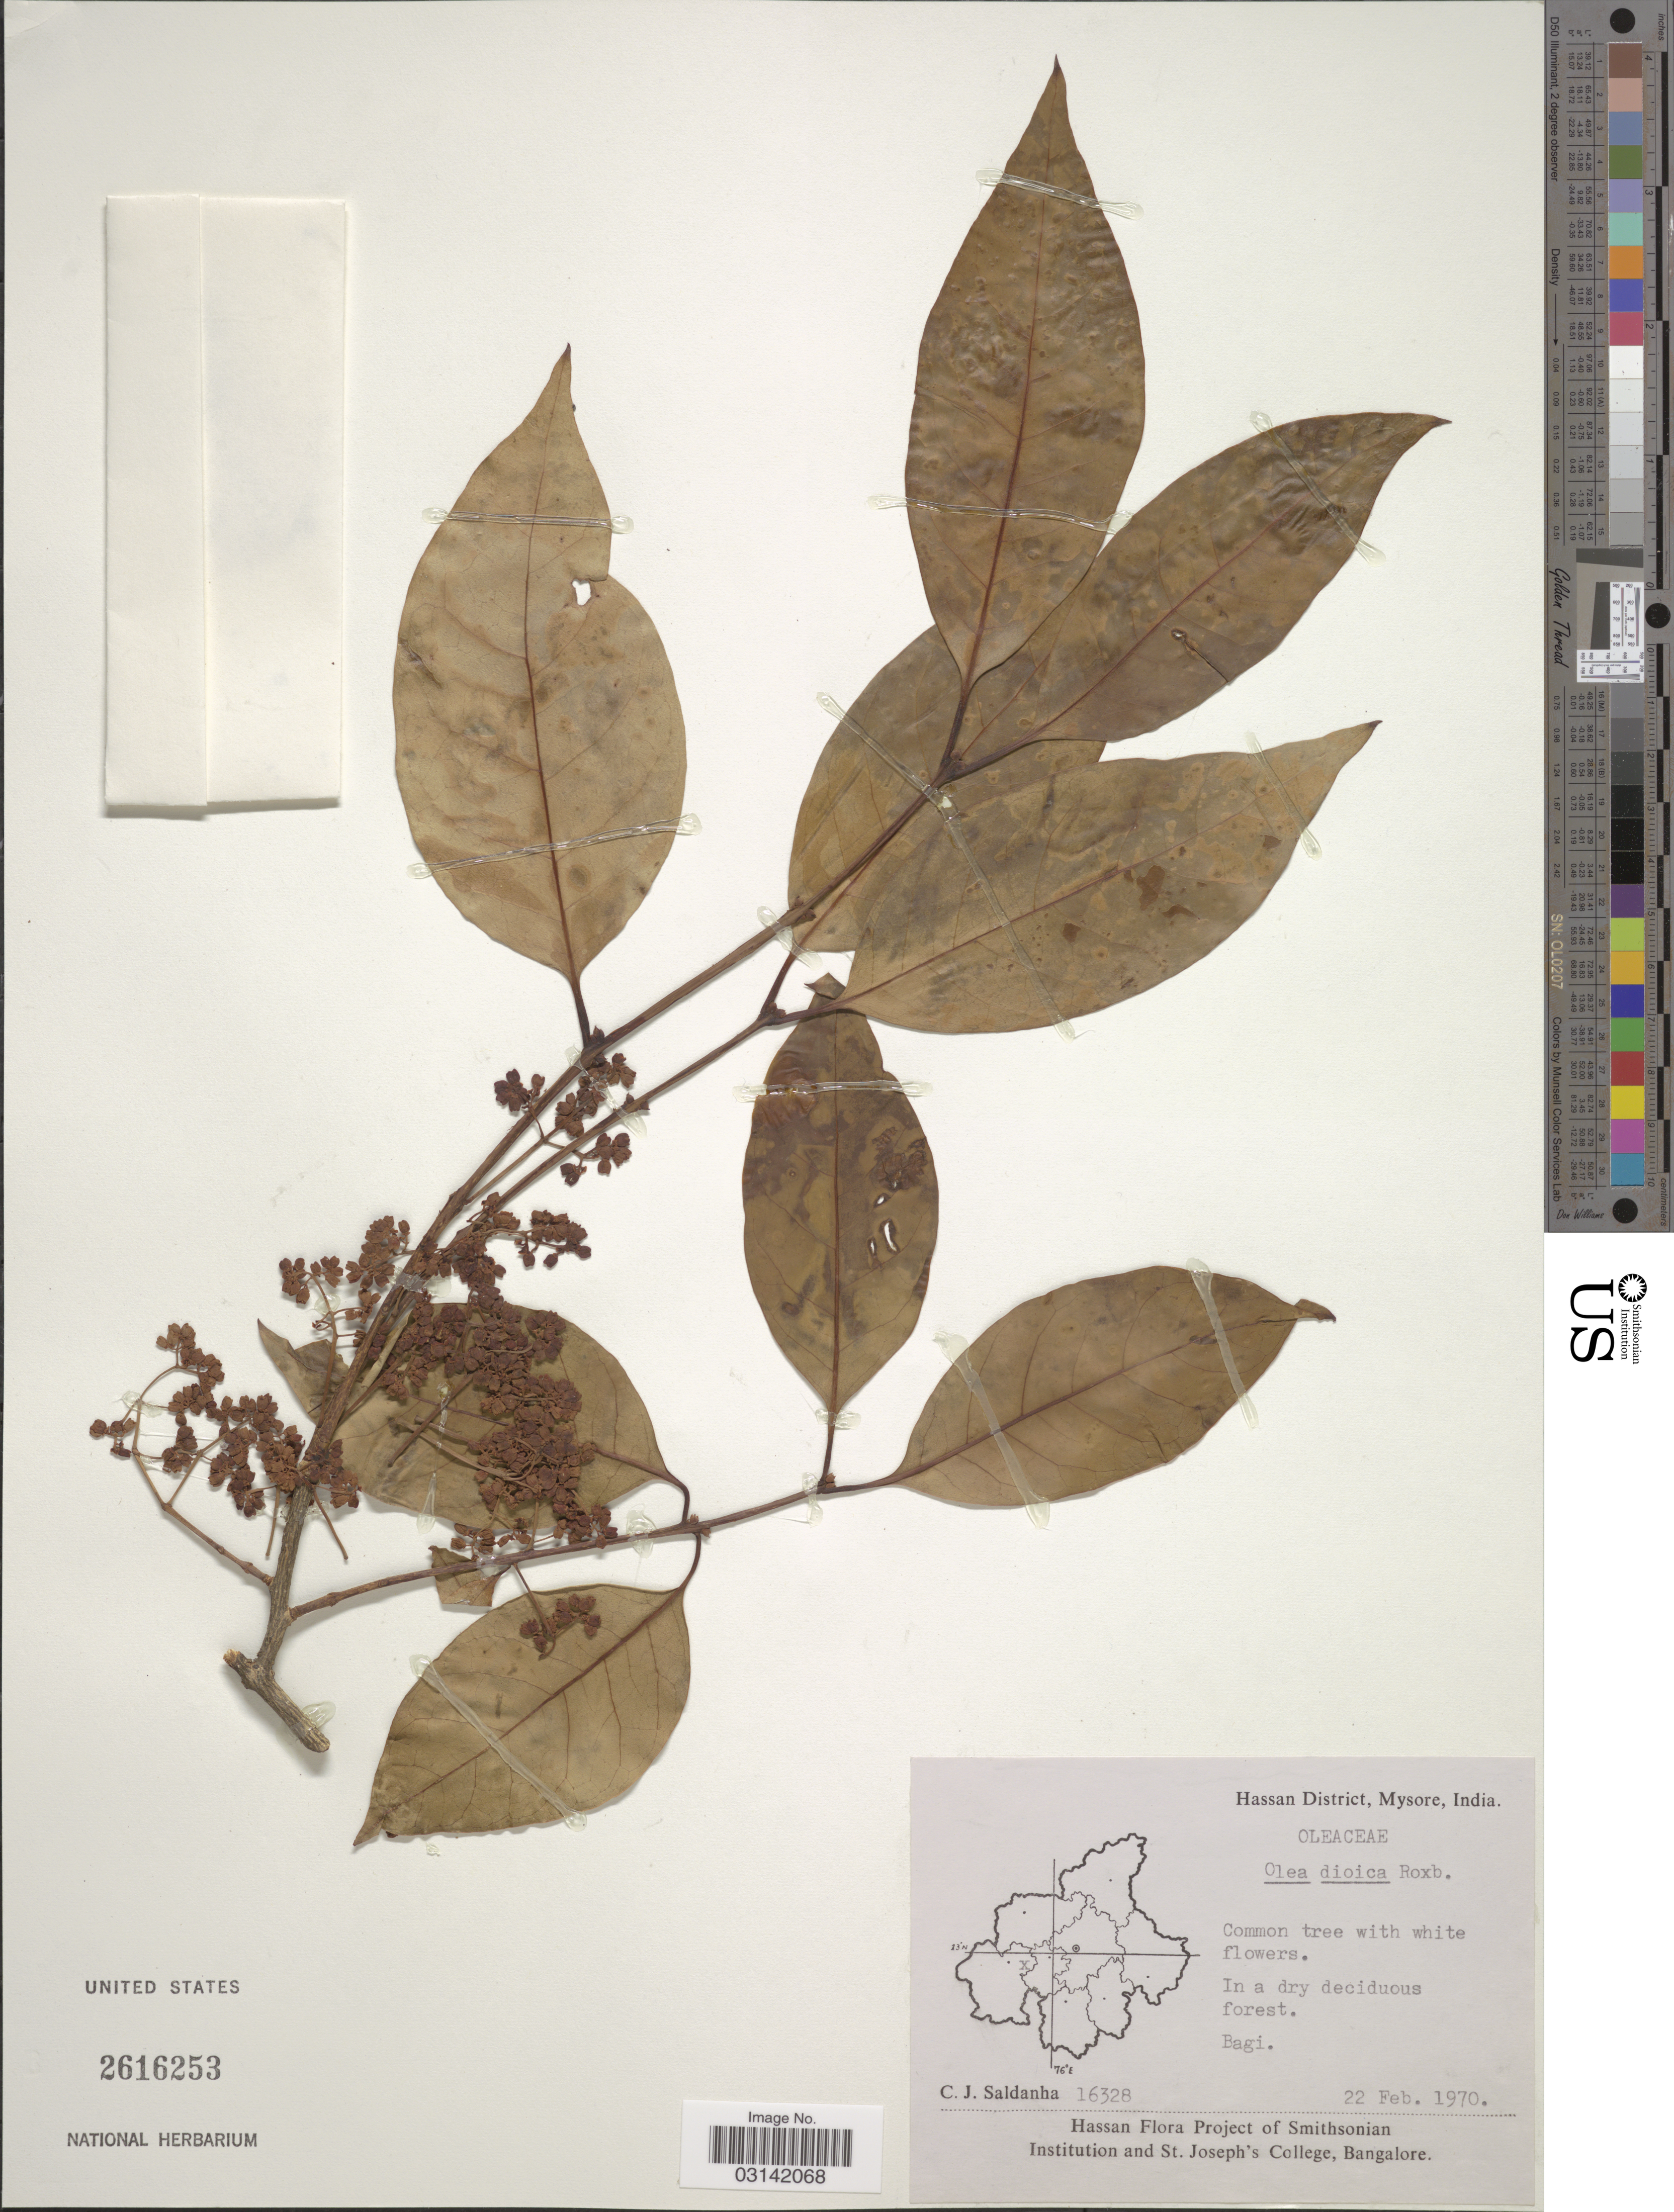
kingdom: Plantae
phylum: Tracheophyta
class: Magnoliopsida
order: Lamiales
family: Oleaceae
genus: Tetrapilus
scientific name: Tetrapilus dioicus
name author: (Roxb.) L.A.S. Johnson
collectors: C. J. Saldanha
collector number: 16328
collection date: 1970-02-22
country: India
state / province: Karnataka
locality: Hassan District, Mysore, Bagi.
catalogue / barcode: US 2616253